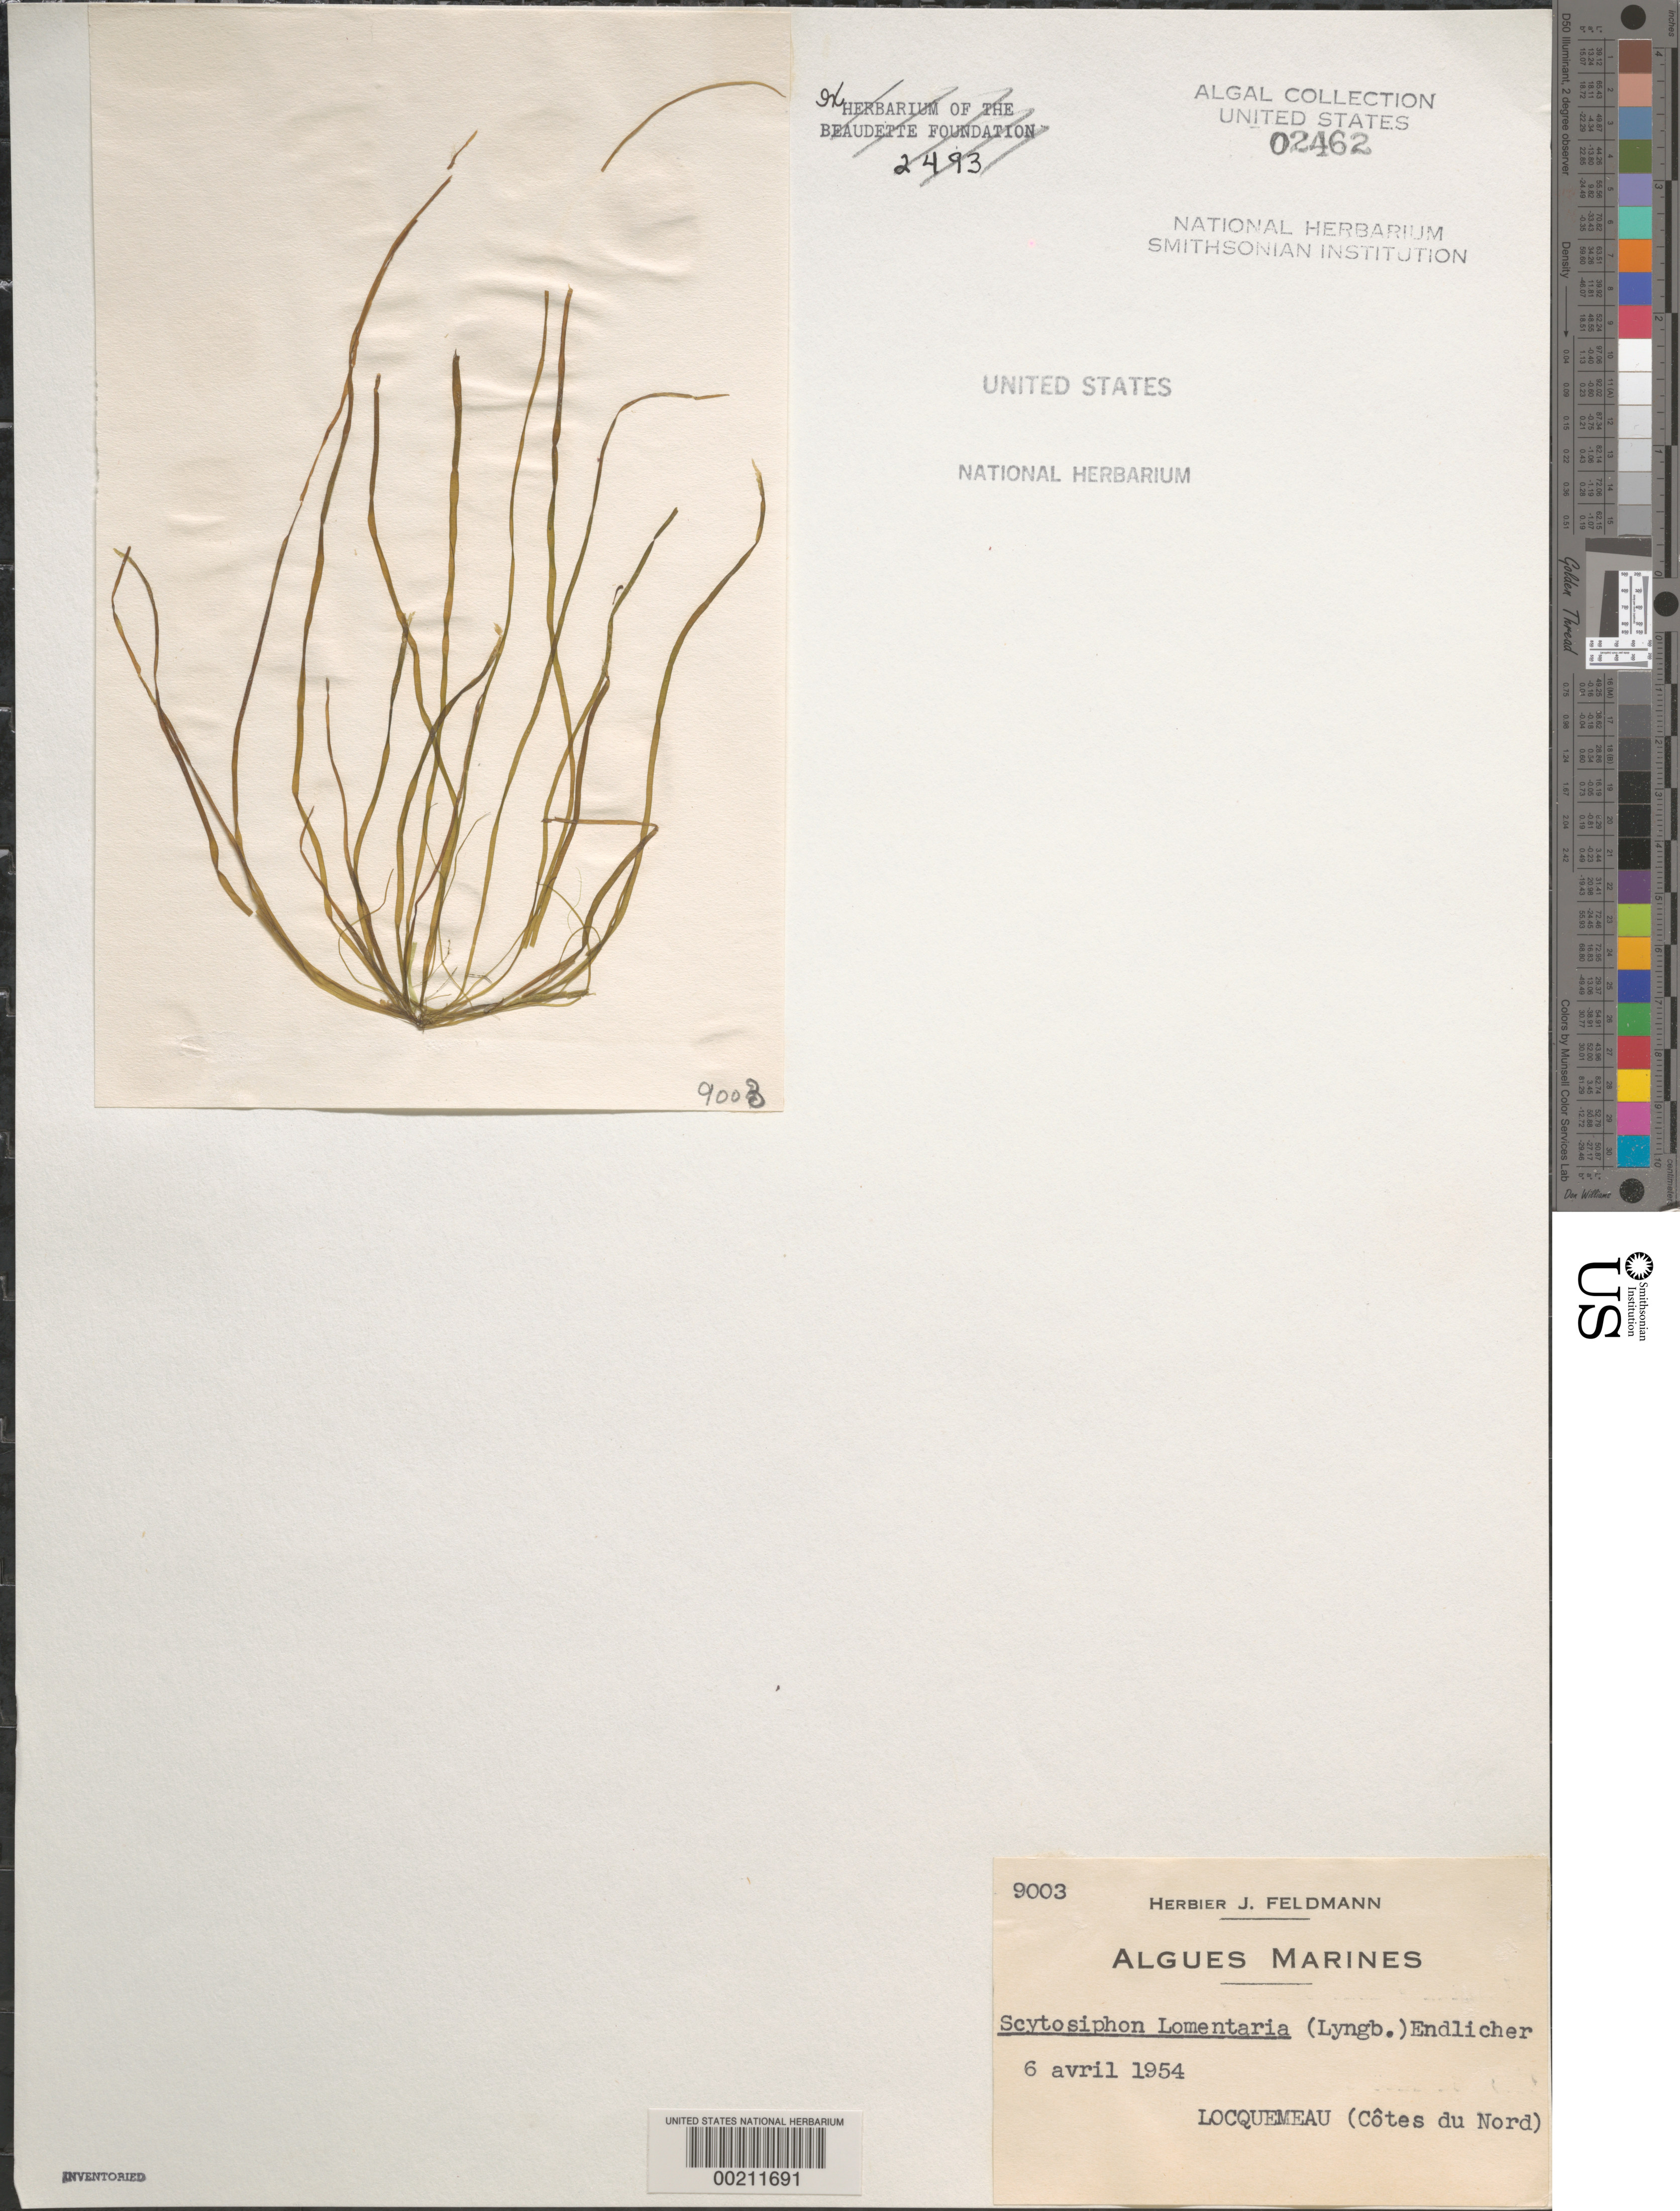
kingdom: Chromista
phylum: Ochrophyta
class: Phaeophyceae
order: Scytosiphonales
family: Scytosiphonaceae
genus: Scytosiphon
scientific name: Scytosiphon lomentaria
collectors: J. Feldmann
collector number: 9003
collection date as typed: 06 Apr 1954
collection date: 1954-04-06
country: France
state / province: Bretagne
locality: Locquemeau, Cotes-du-Nord.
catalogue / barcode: US 2462